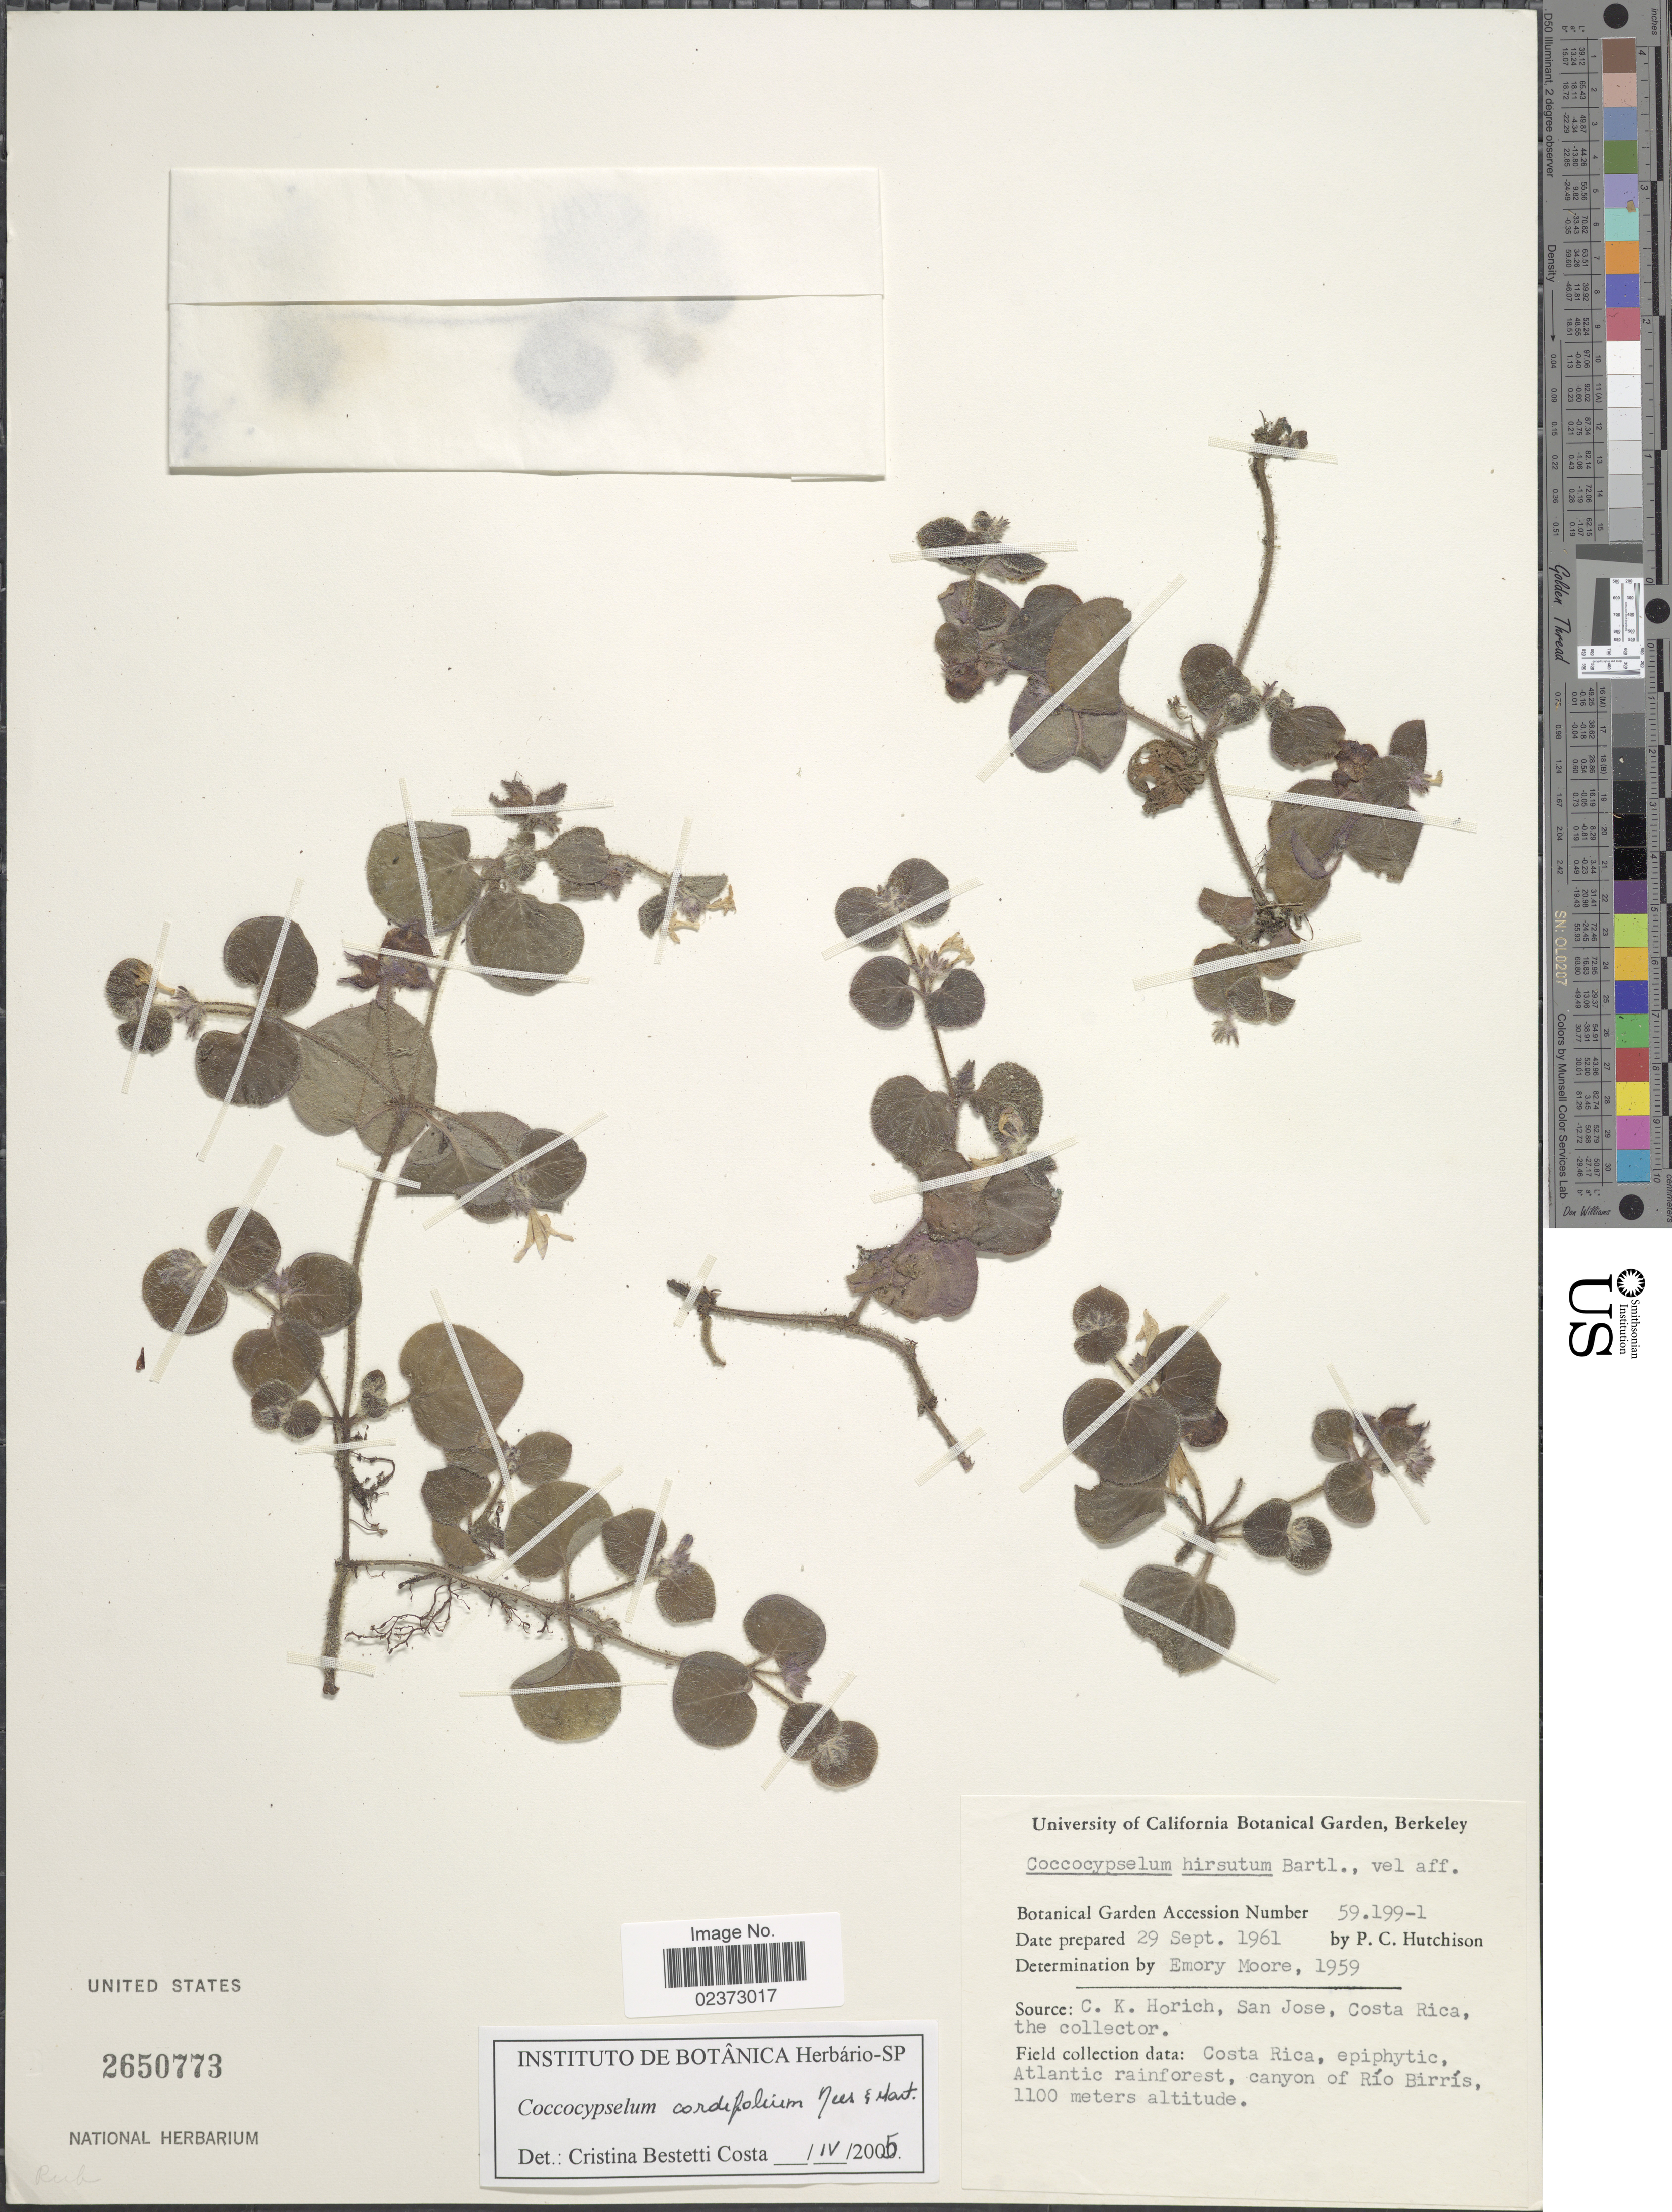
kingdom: Plantae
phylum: Tracheophyta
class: Magnoliopsida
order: Gentianales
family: Rubiaceae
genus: Coccocypselum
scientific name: Coccocypselum cordifolium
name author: Nees & Mart.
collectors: P. C. Hutchison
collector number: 59.199-1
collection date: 1961-09-29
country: United States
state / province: California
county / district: Alameda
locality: University of California Botanical Garden, Berkeley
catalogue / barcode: US 2650773